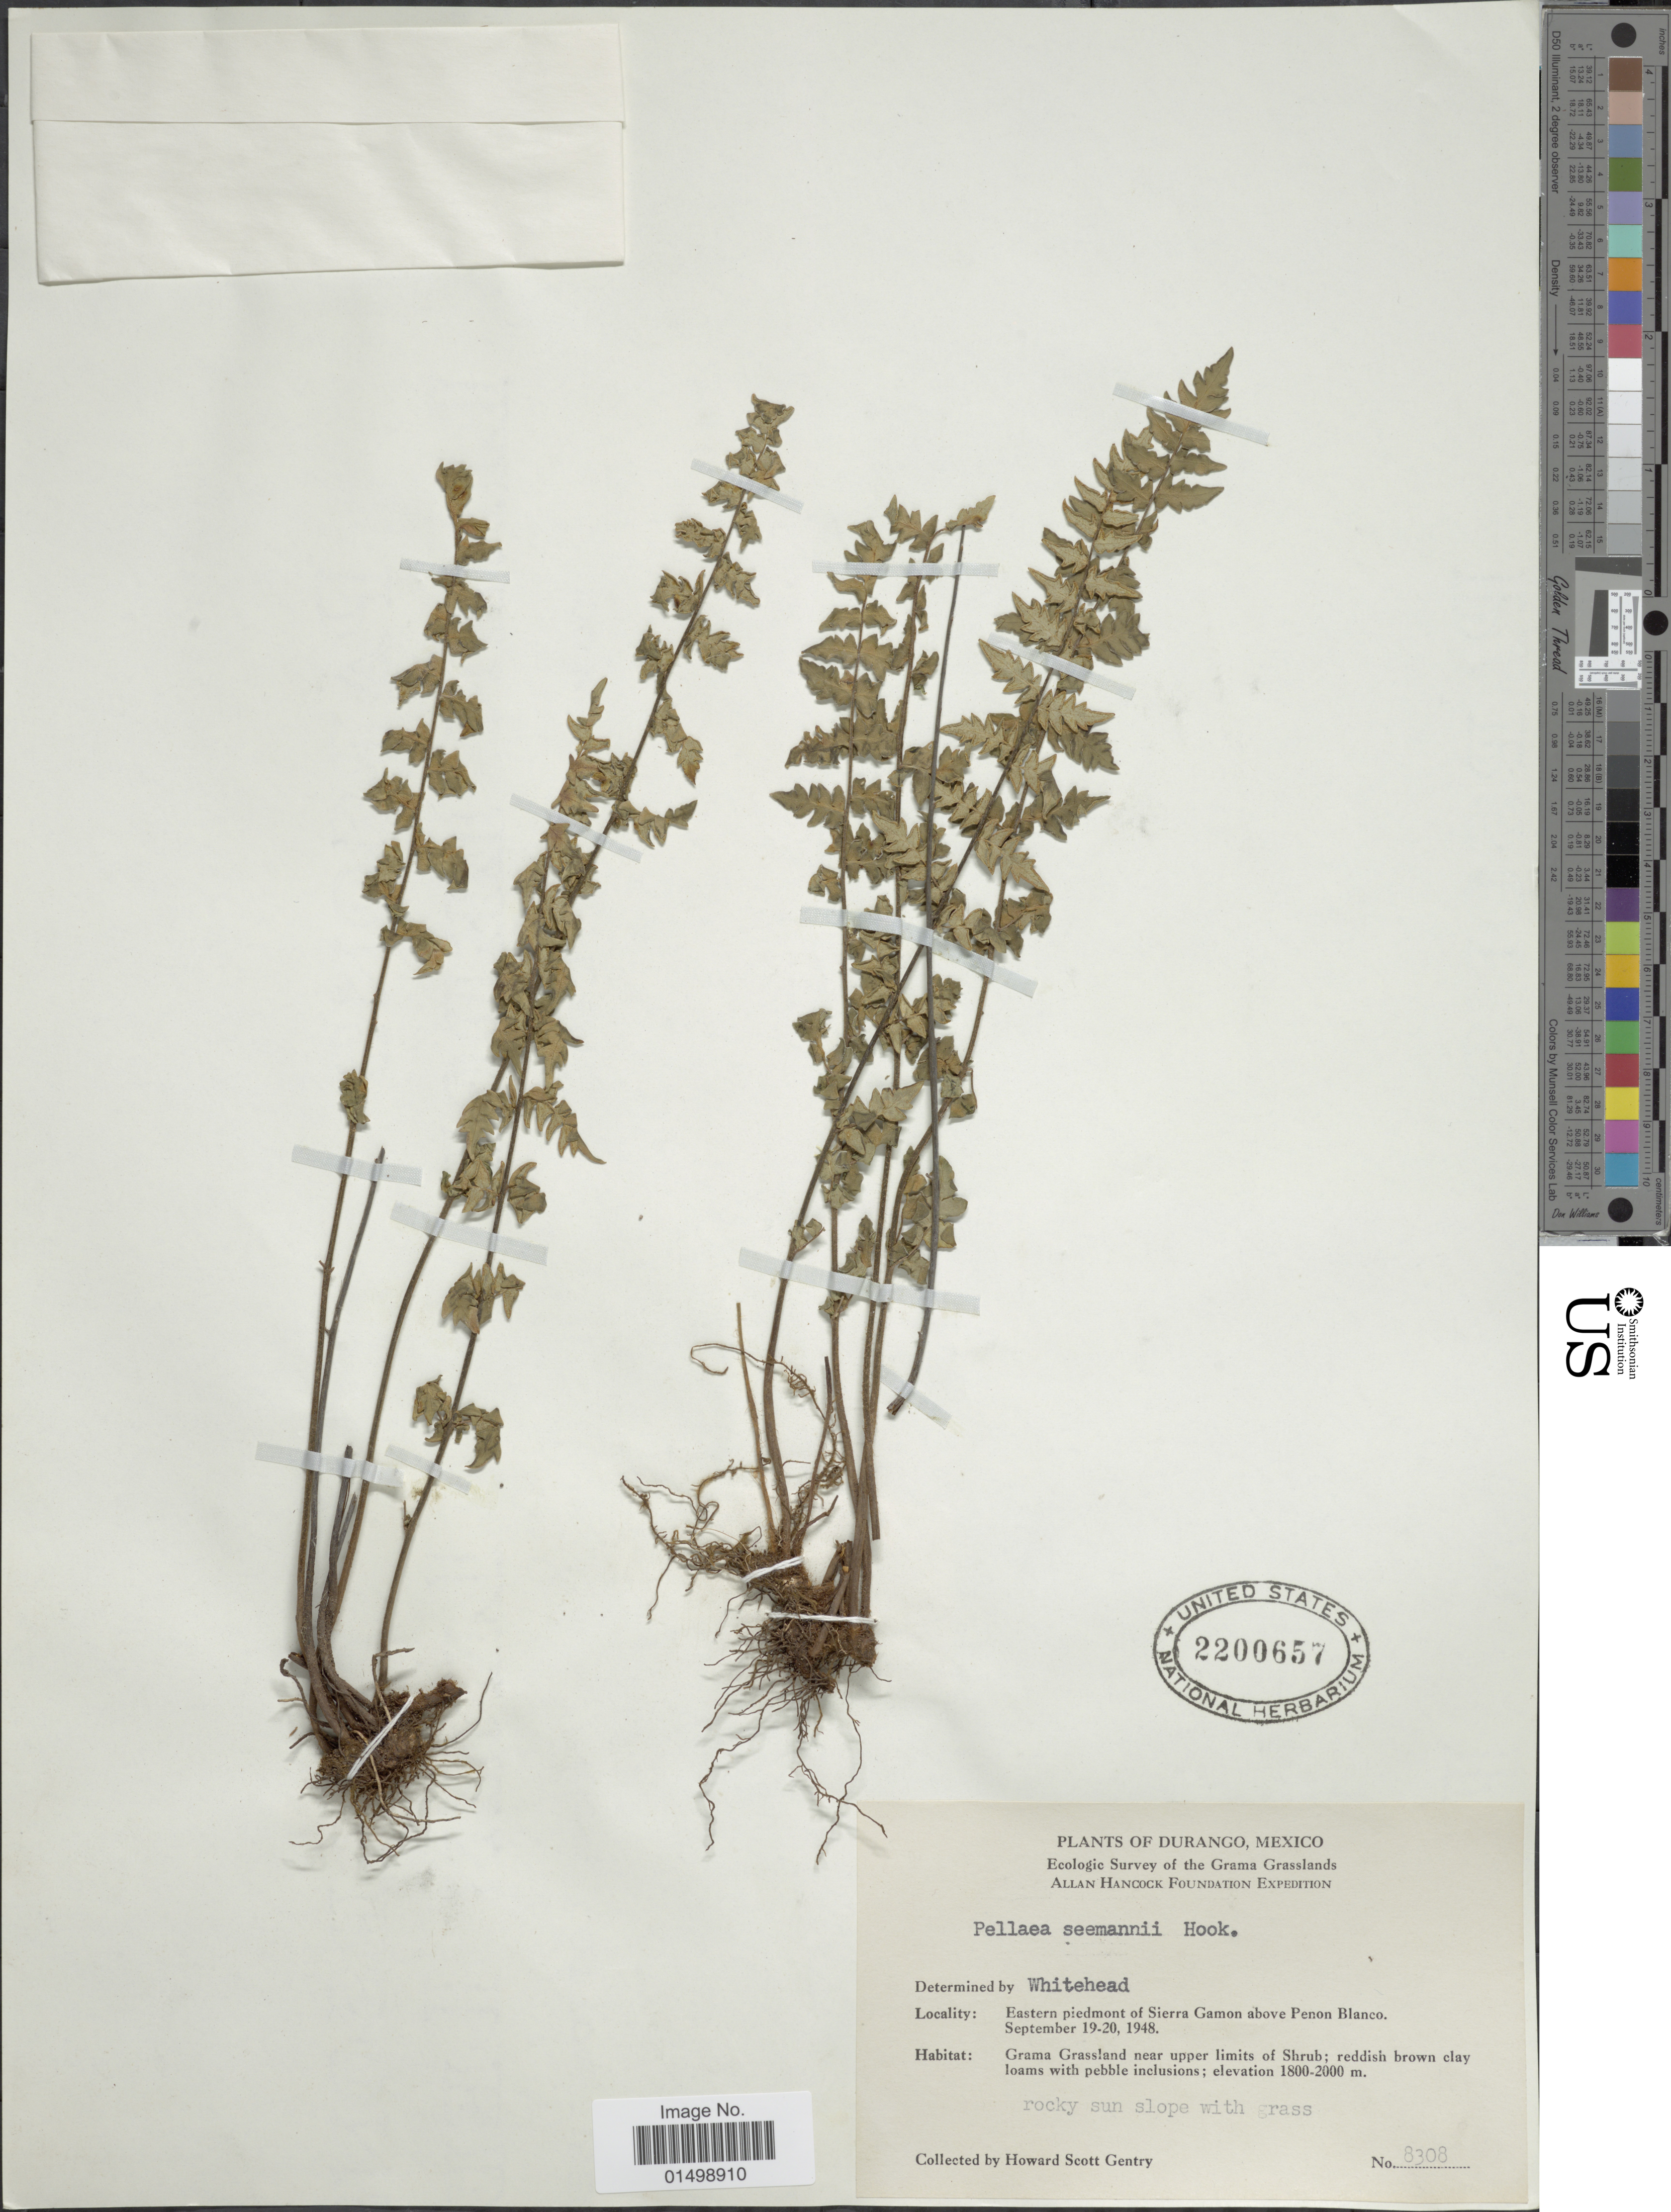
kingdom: Plantae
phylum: Tracheophyta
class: Polypodiopsida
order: Polypodiales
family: Pteridaceae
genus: Cheilanthes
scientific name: Cheilanthes lozanii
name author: (Maxon) R.M. Tryon & A.F. Tryon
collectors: H. S. Gentry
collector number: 8308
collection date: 1948-09-19/1948-09-20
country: Mexico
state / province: Durango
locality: Eastern piedmont of Sierra Gamon above Penon Blanco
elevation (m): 1800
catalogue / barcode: US 2200657